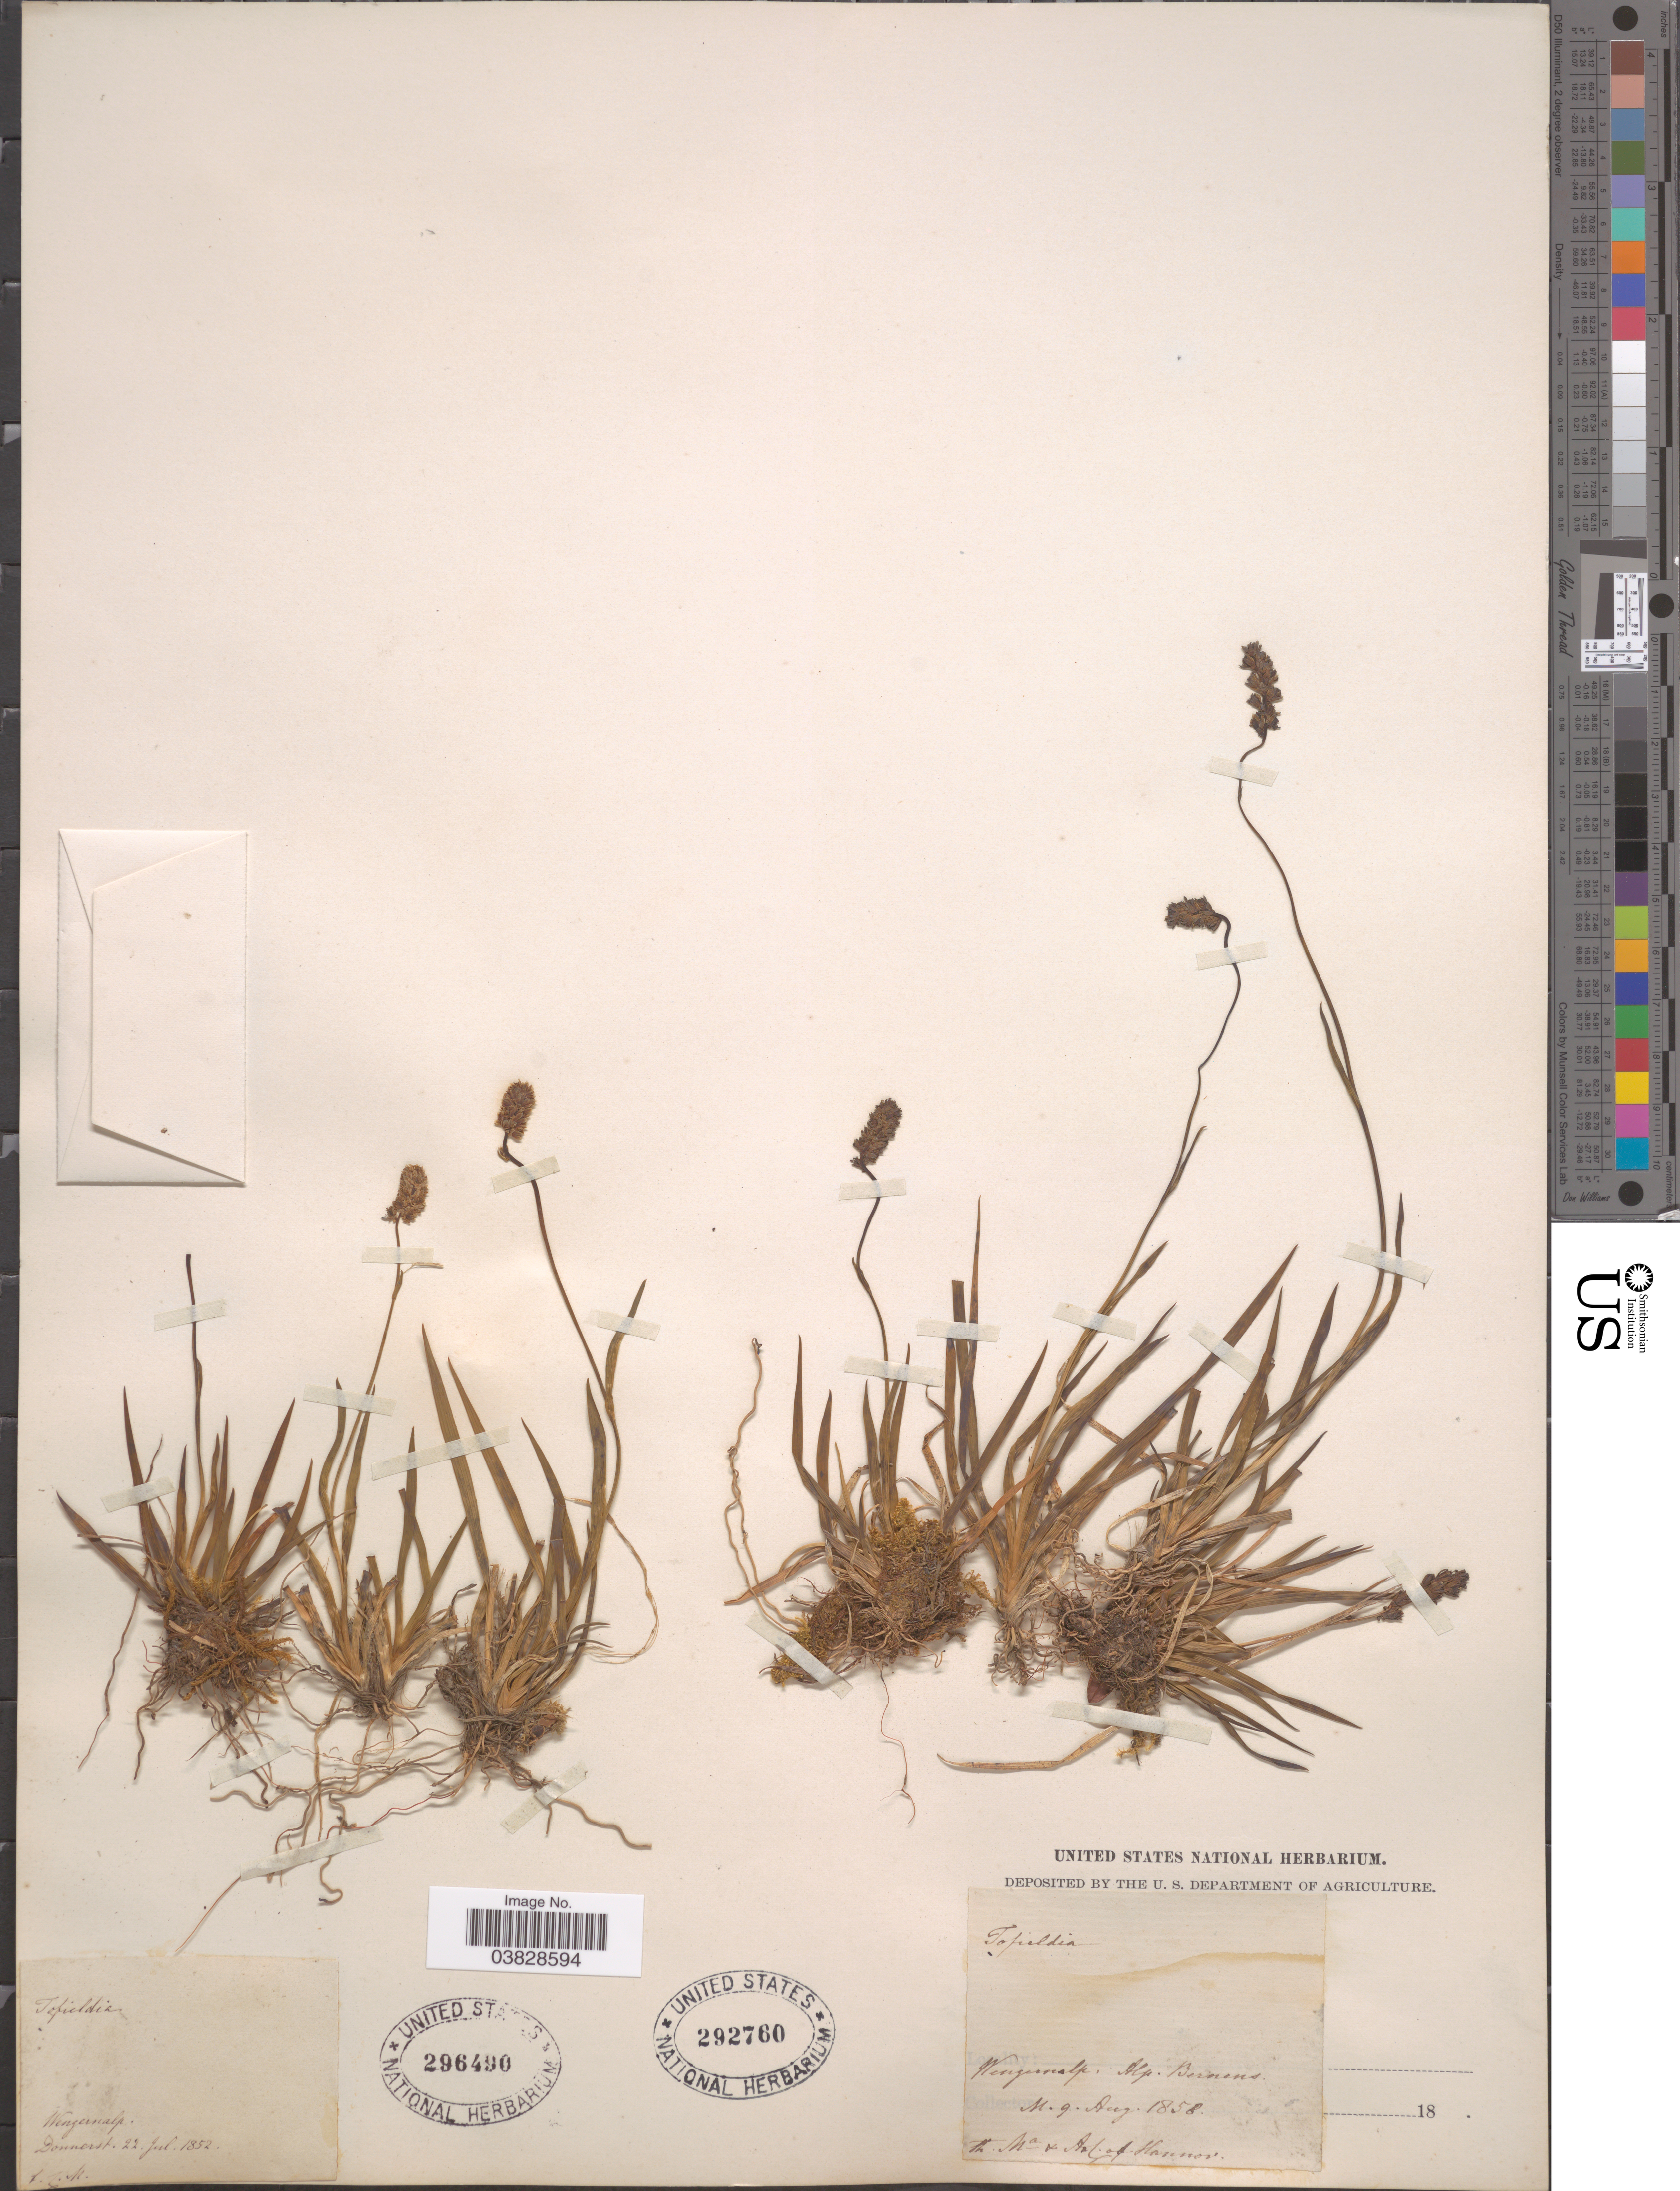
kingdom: Plantae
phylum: Tracheophyta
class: Liliopsida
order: Alismatales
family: Tofieldiaceae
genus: Tofieldia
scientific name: Tofieldia sp.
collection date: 1852-07-22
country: Switzerland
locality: Wengernalp. Donnerst.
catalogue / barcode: US 296490